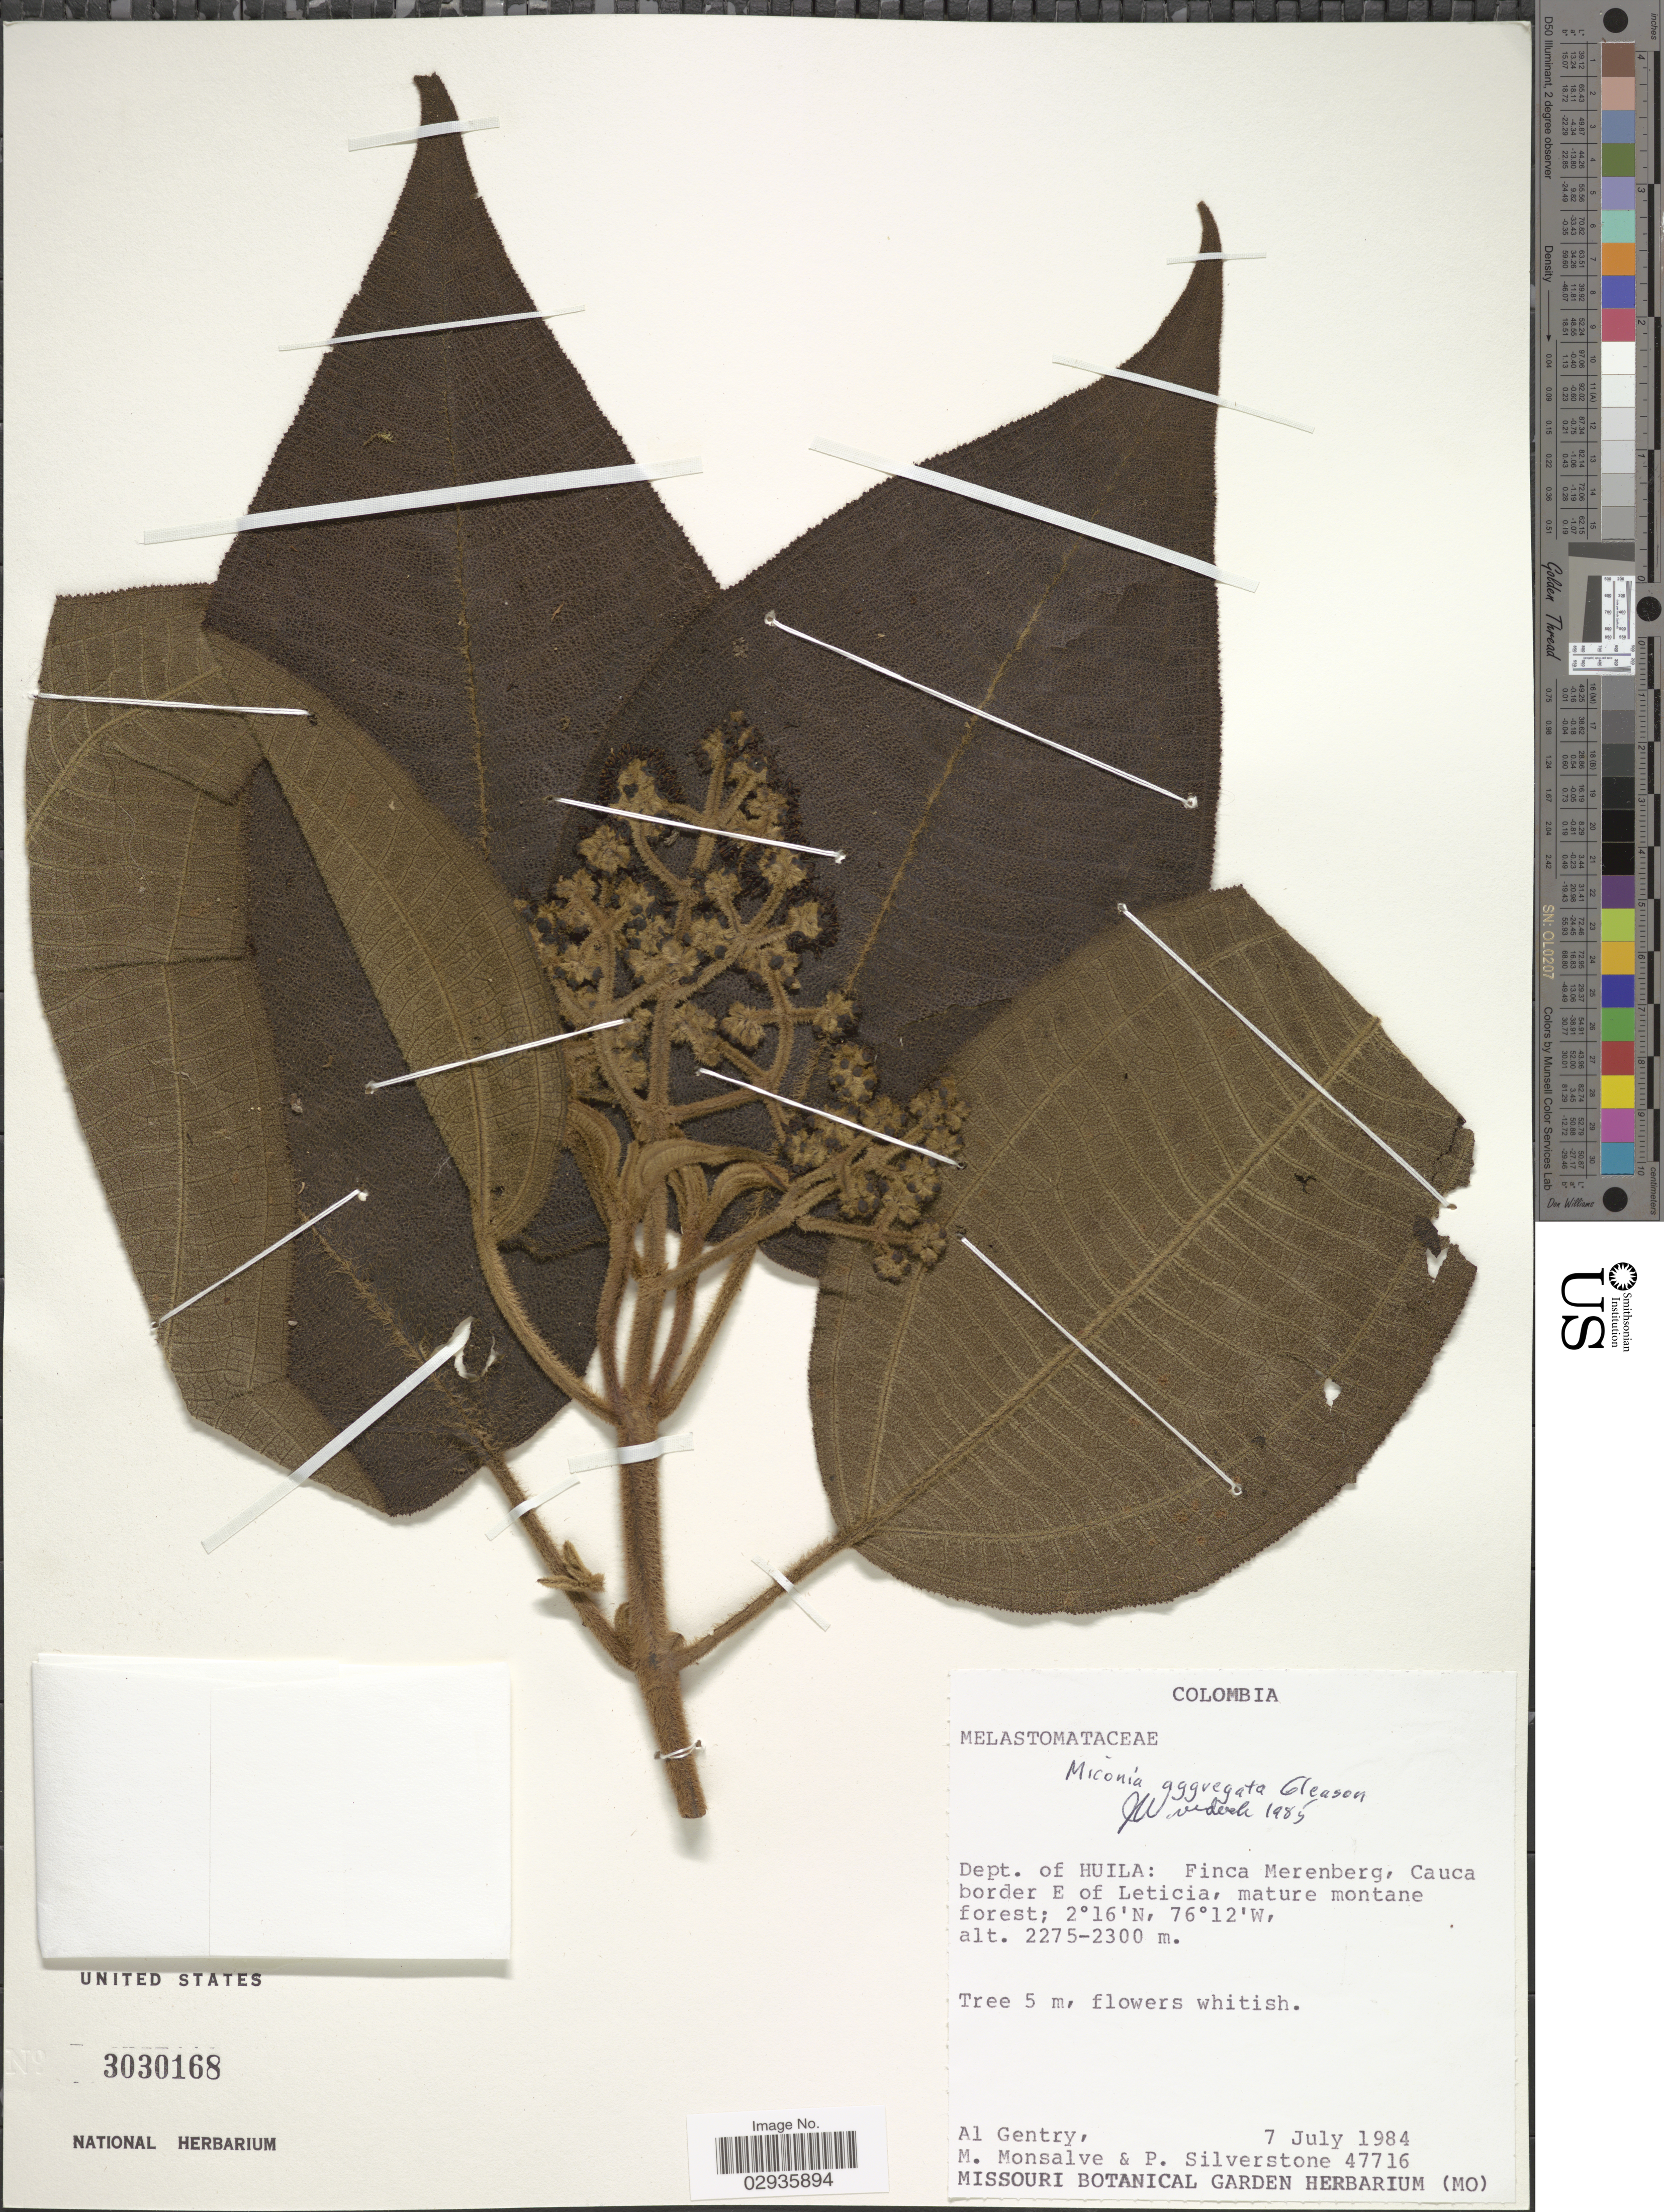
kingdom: Plantae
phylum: Tracheophyta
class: Magnoliopsida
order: Myrtales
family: Melastomataceae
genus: Miconia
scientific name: Miconia aggregata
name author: Gleason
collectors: A. H. Gentry, M. Monsalve & P. Silverstone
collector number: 47716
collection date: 1984-07-07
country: Colombia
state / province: Huila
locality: Dept. of Huila: Finca Merenberg, Cauca border E of Leticia.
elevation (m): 2275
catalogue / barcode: US 3030168